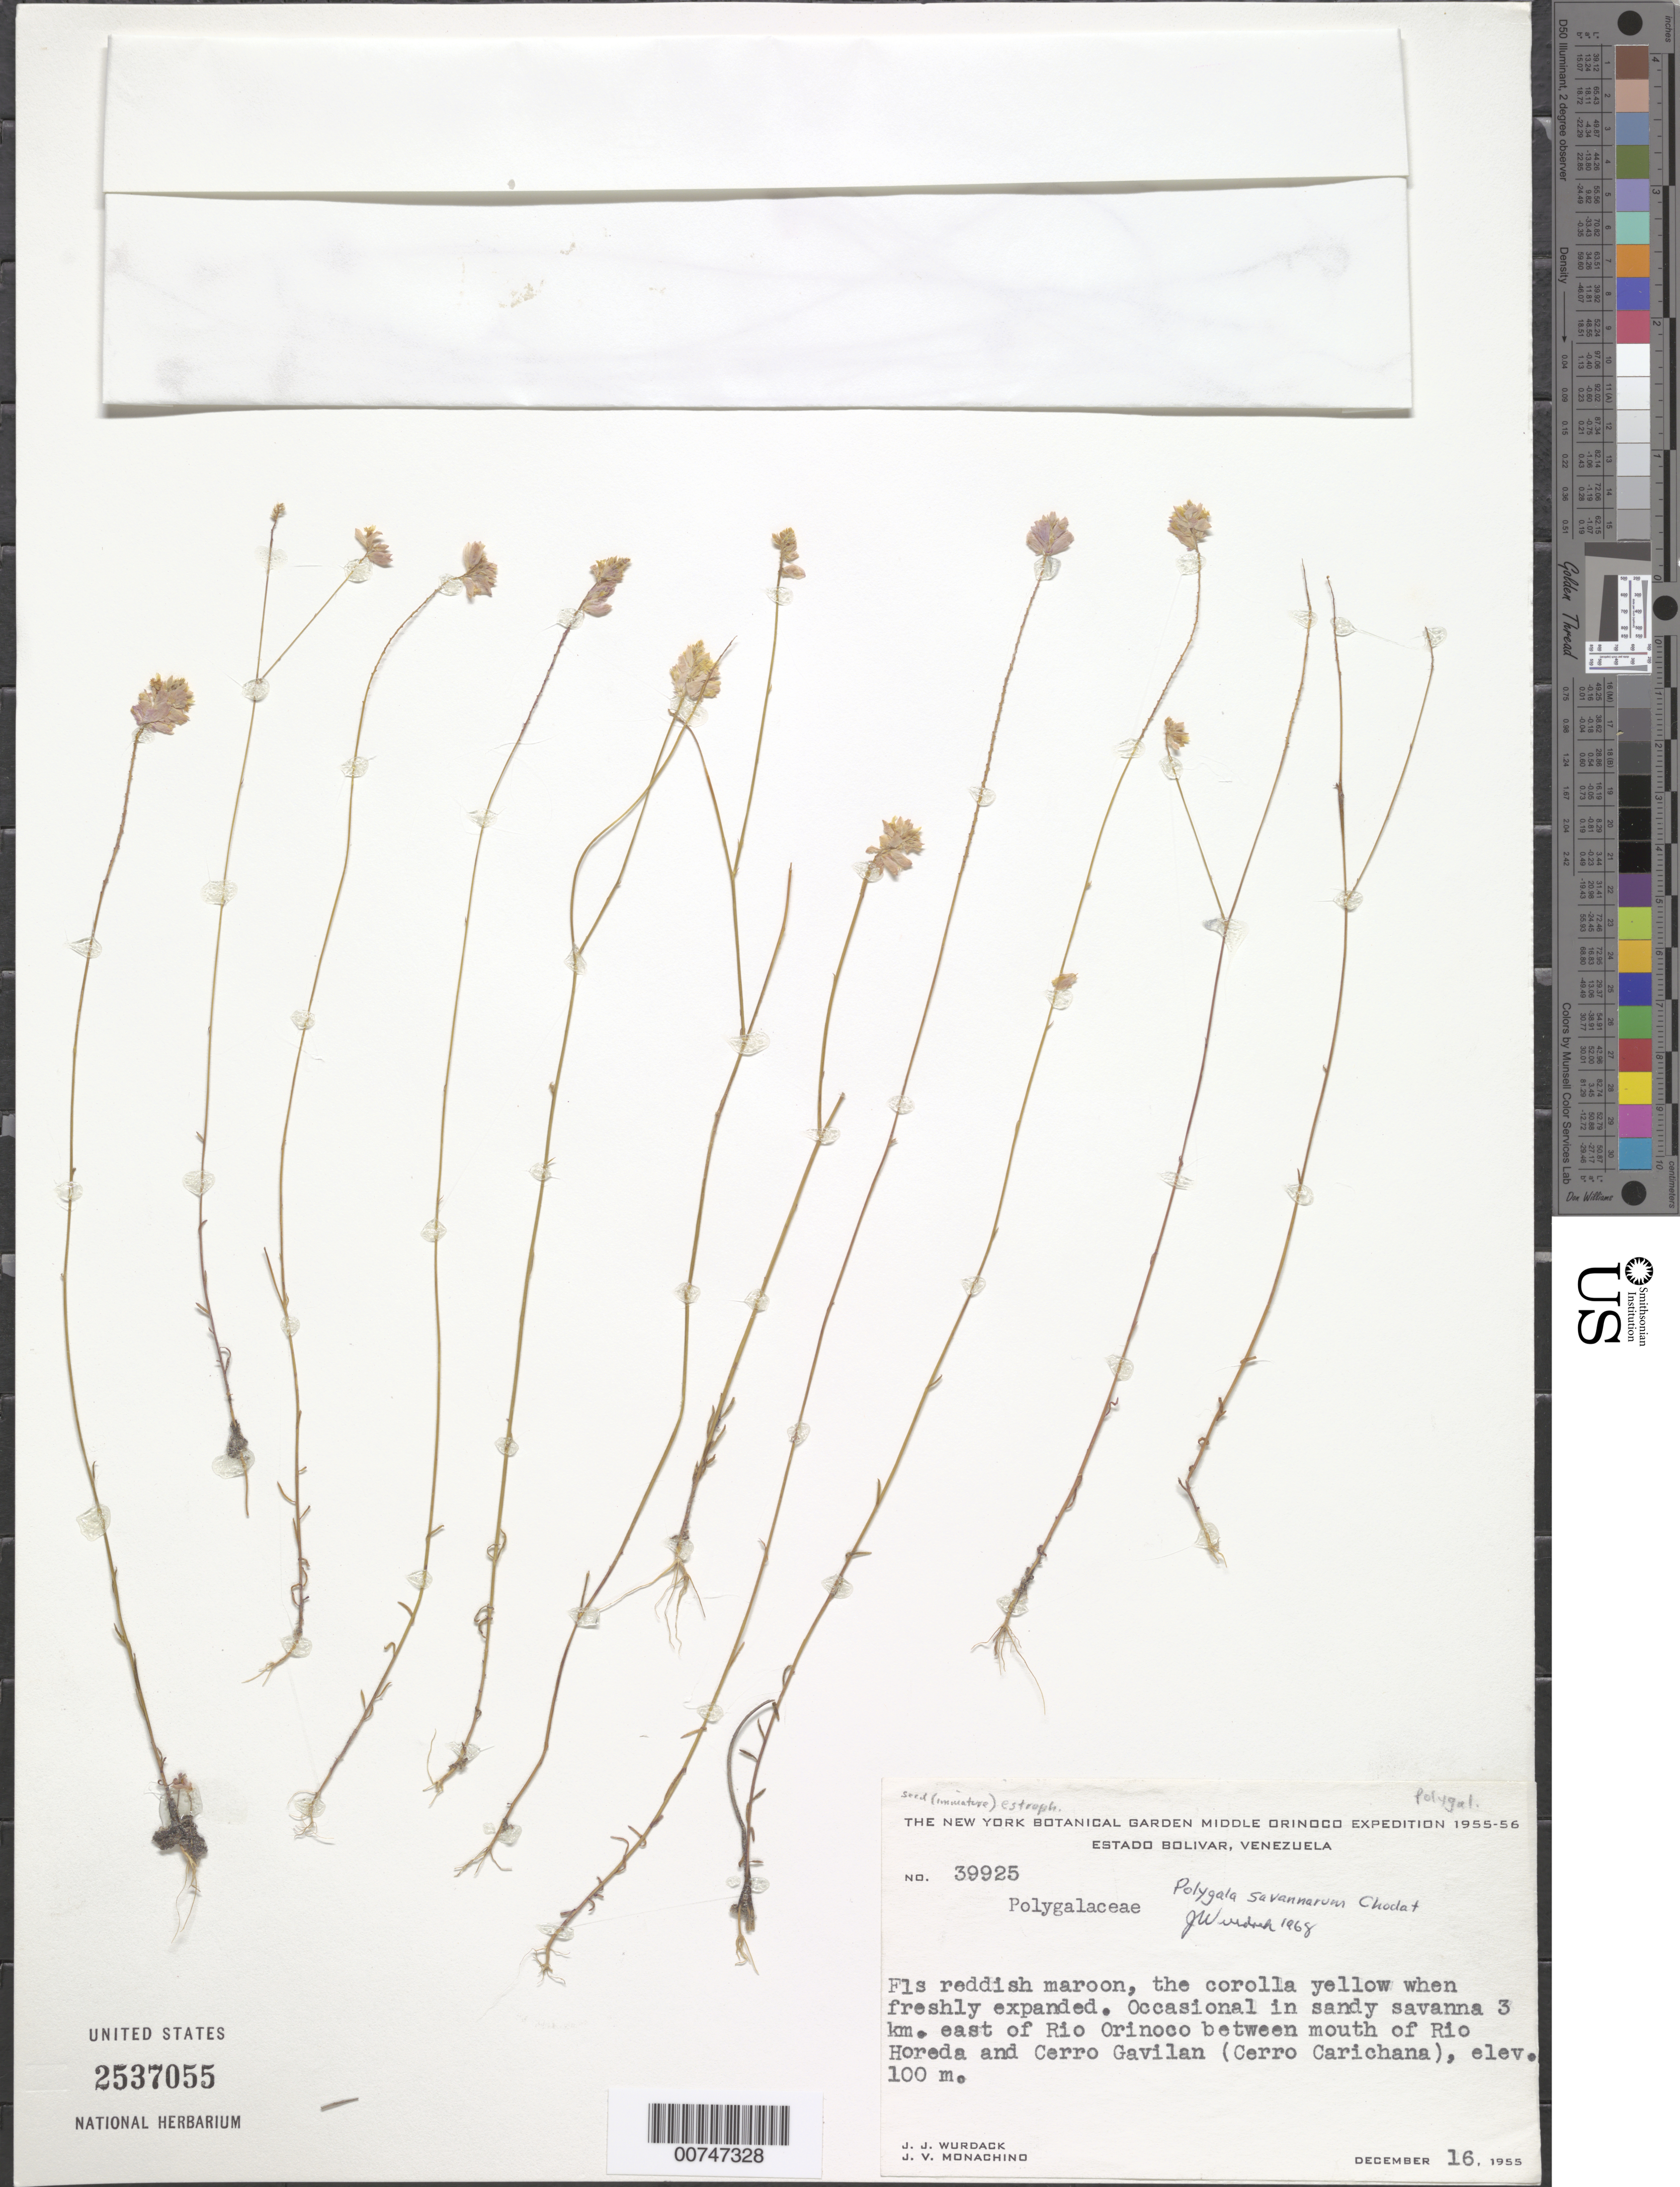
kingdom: Plantae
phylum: Tracheophyta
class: Magnoliopsida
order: Fabales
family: Polygalaceae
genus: Polygala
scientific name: Polygala savannarum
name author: Chodat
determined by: Wurdack, John J., (US), US (UNITED STATES)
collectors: J. J. Wurdack & J. V. Monachino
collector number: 39925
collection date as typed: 16-Dec-55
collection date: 1955-12-16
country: Venezuela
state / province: Bolívar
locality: Río Orinoco, 1-3 km E of, between mouth of Río Horeda & Cerro Gavilan (Cerro Carichana)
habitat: Sandy savanna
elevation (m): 100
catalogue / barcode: US 2537055